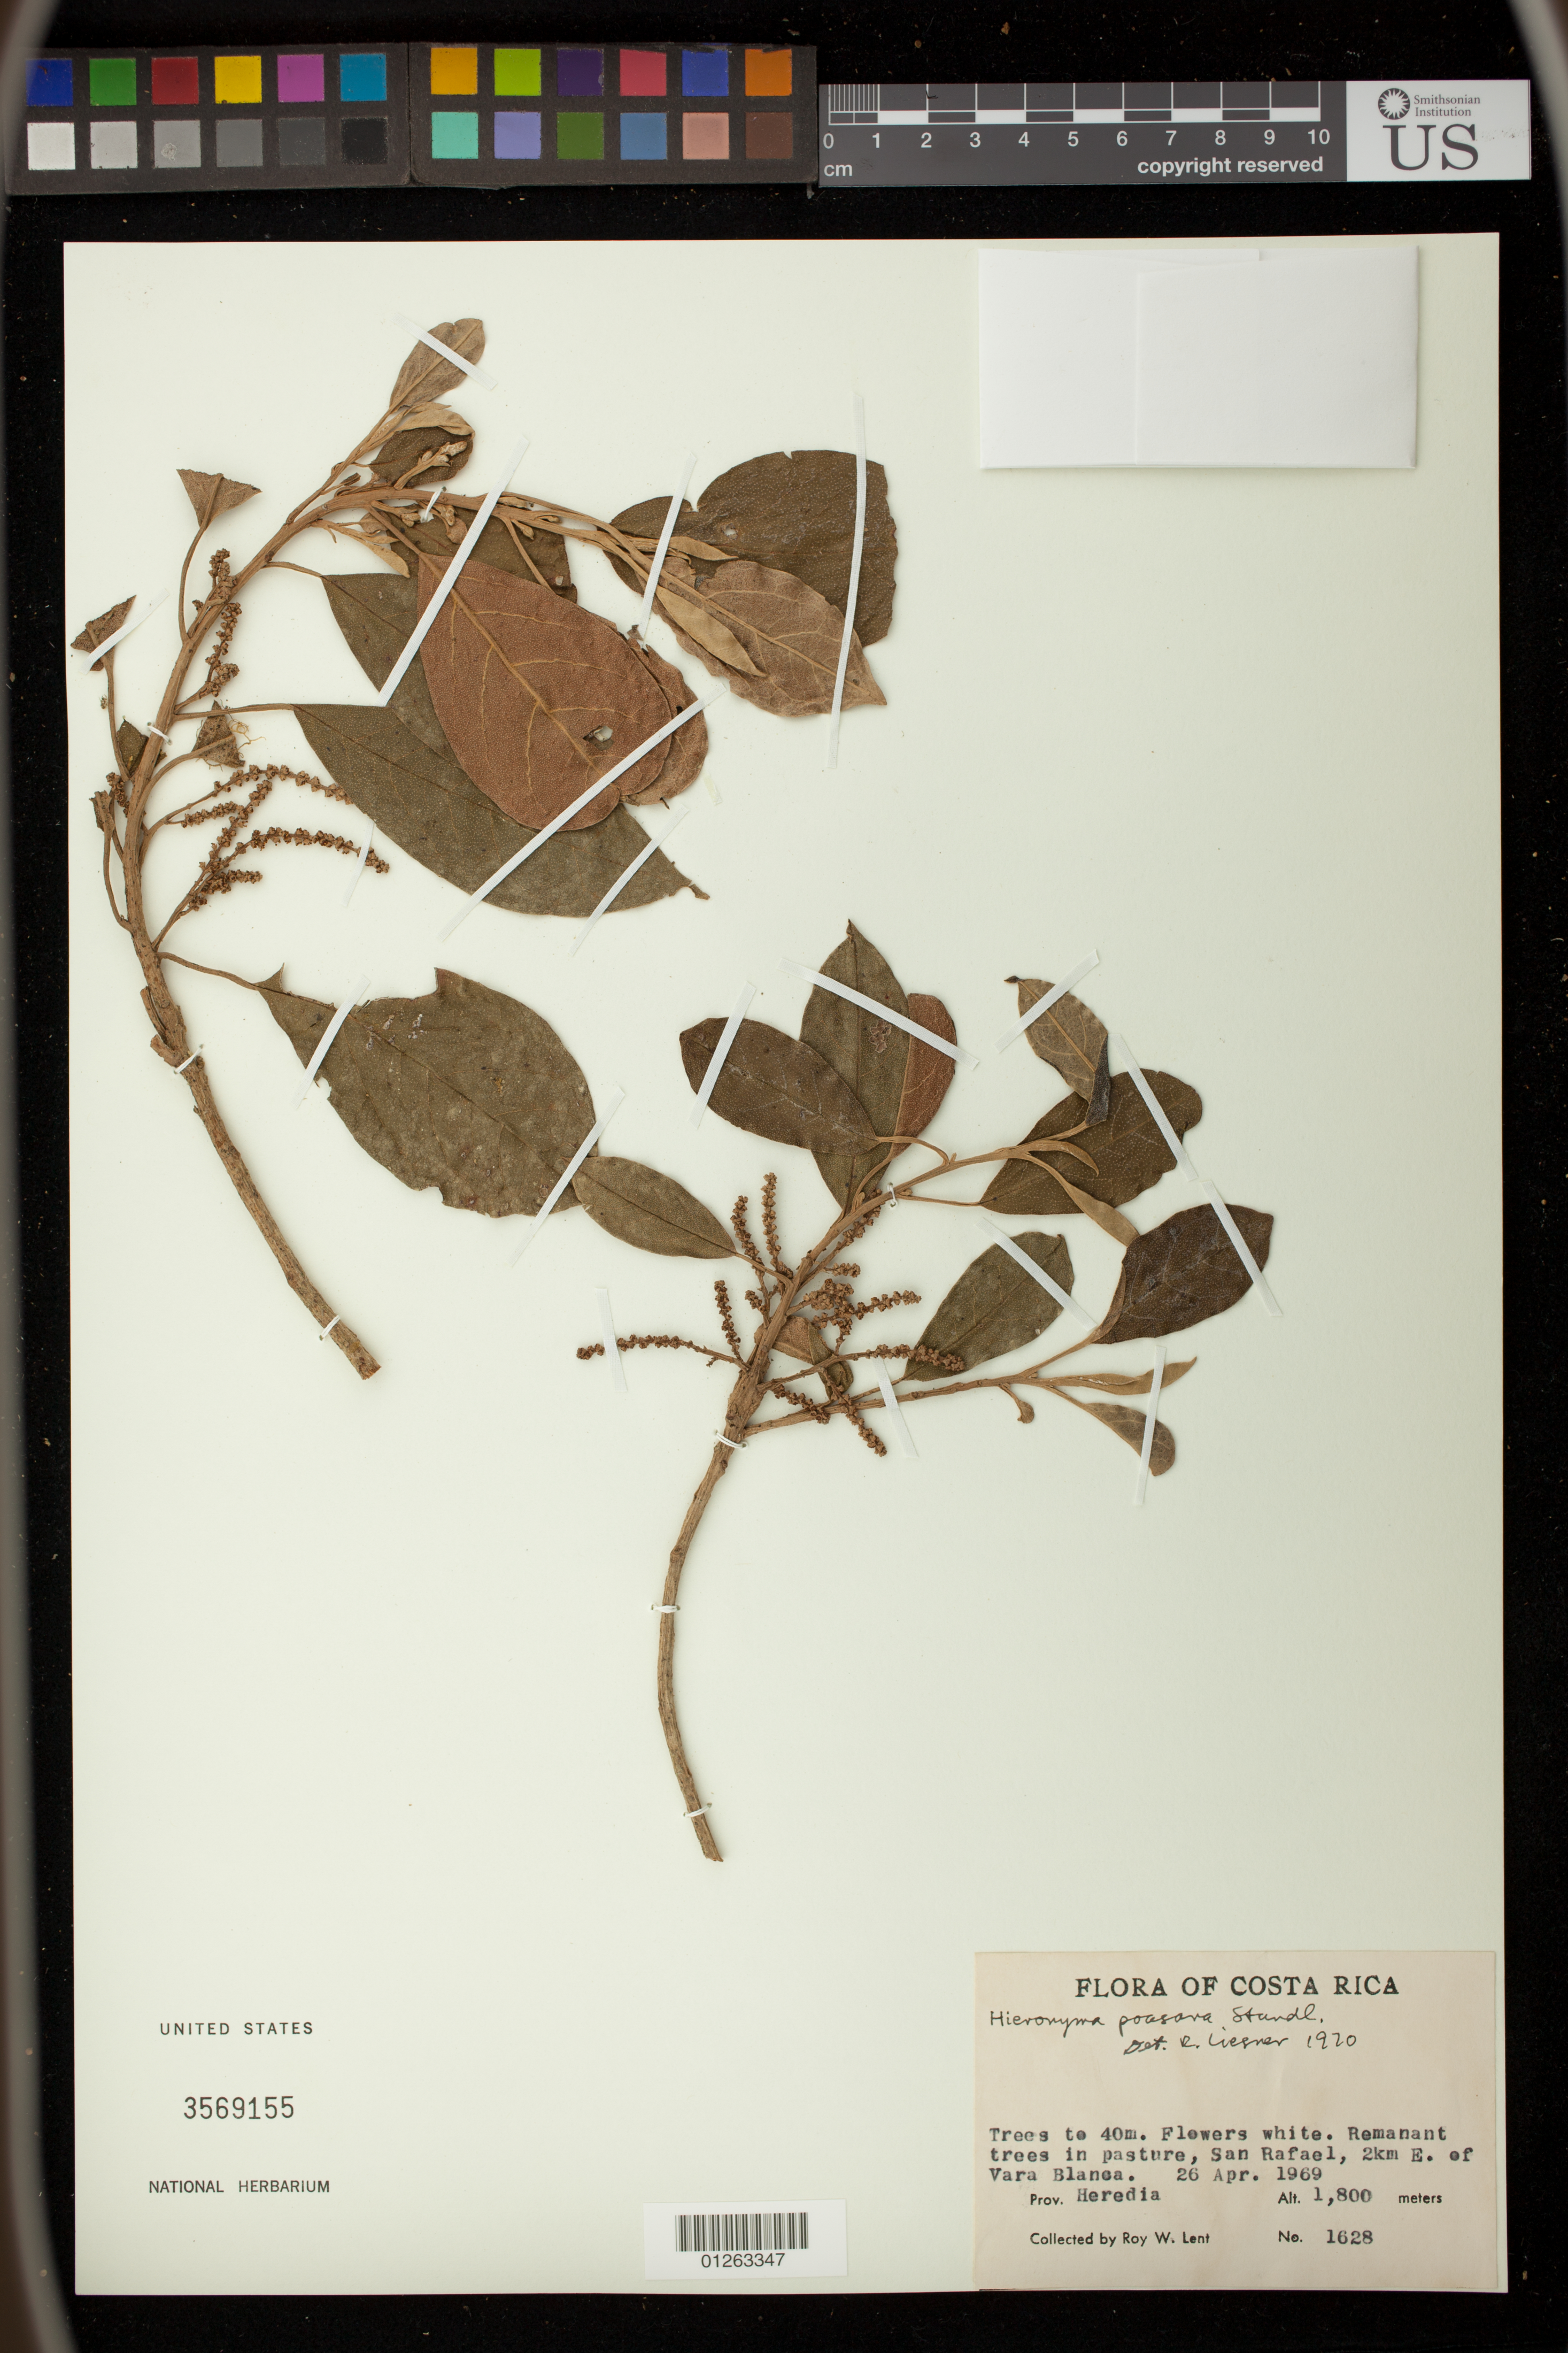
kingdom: Plantae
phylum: Tracheophyta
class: Magnoliopsida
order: Malpighiales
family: Phyllanthaceae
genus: Hieronyma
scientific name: Hieronyma poasana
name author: Standl.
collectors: R. W. Lent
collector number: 1628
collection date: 1969-04-26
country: Costa Rica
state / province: Heredia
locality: San Rafael, 2km E. of Vara Blanca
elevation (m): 1804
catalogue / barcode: US 3569155